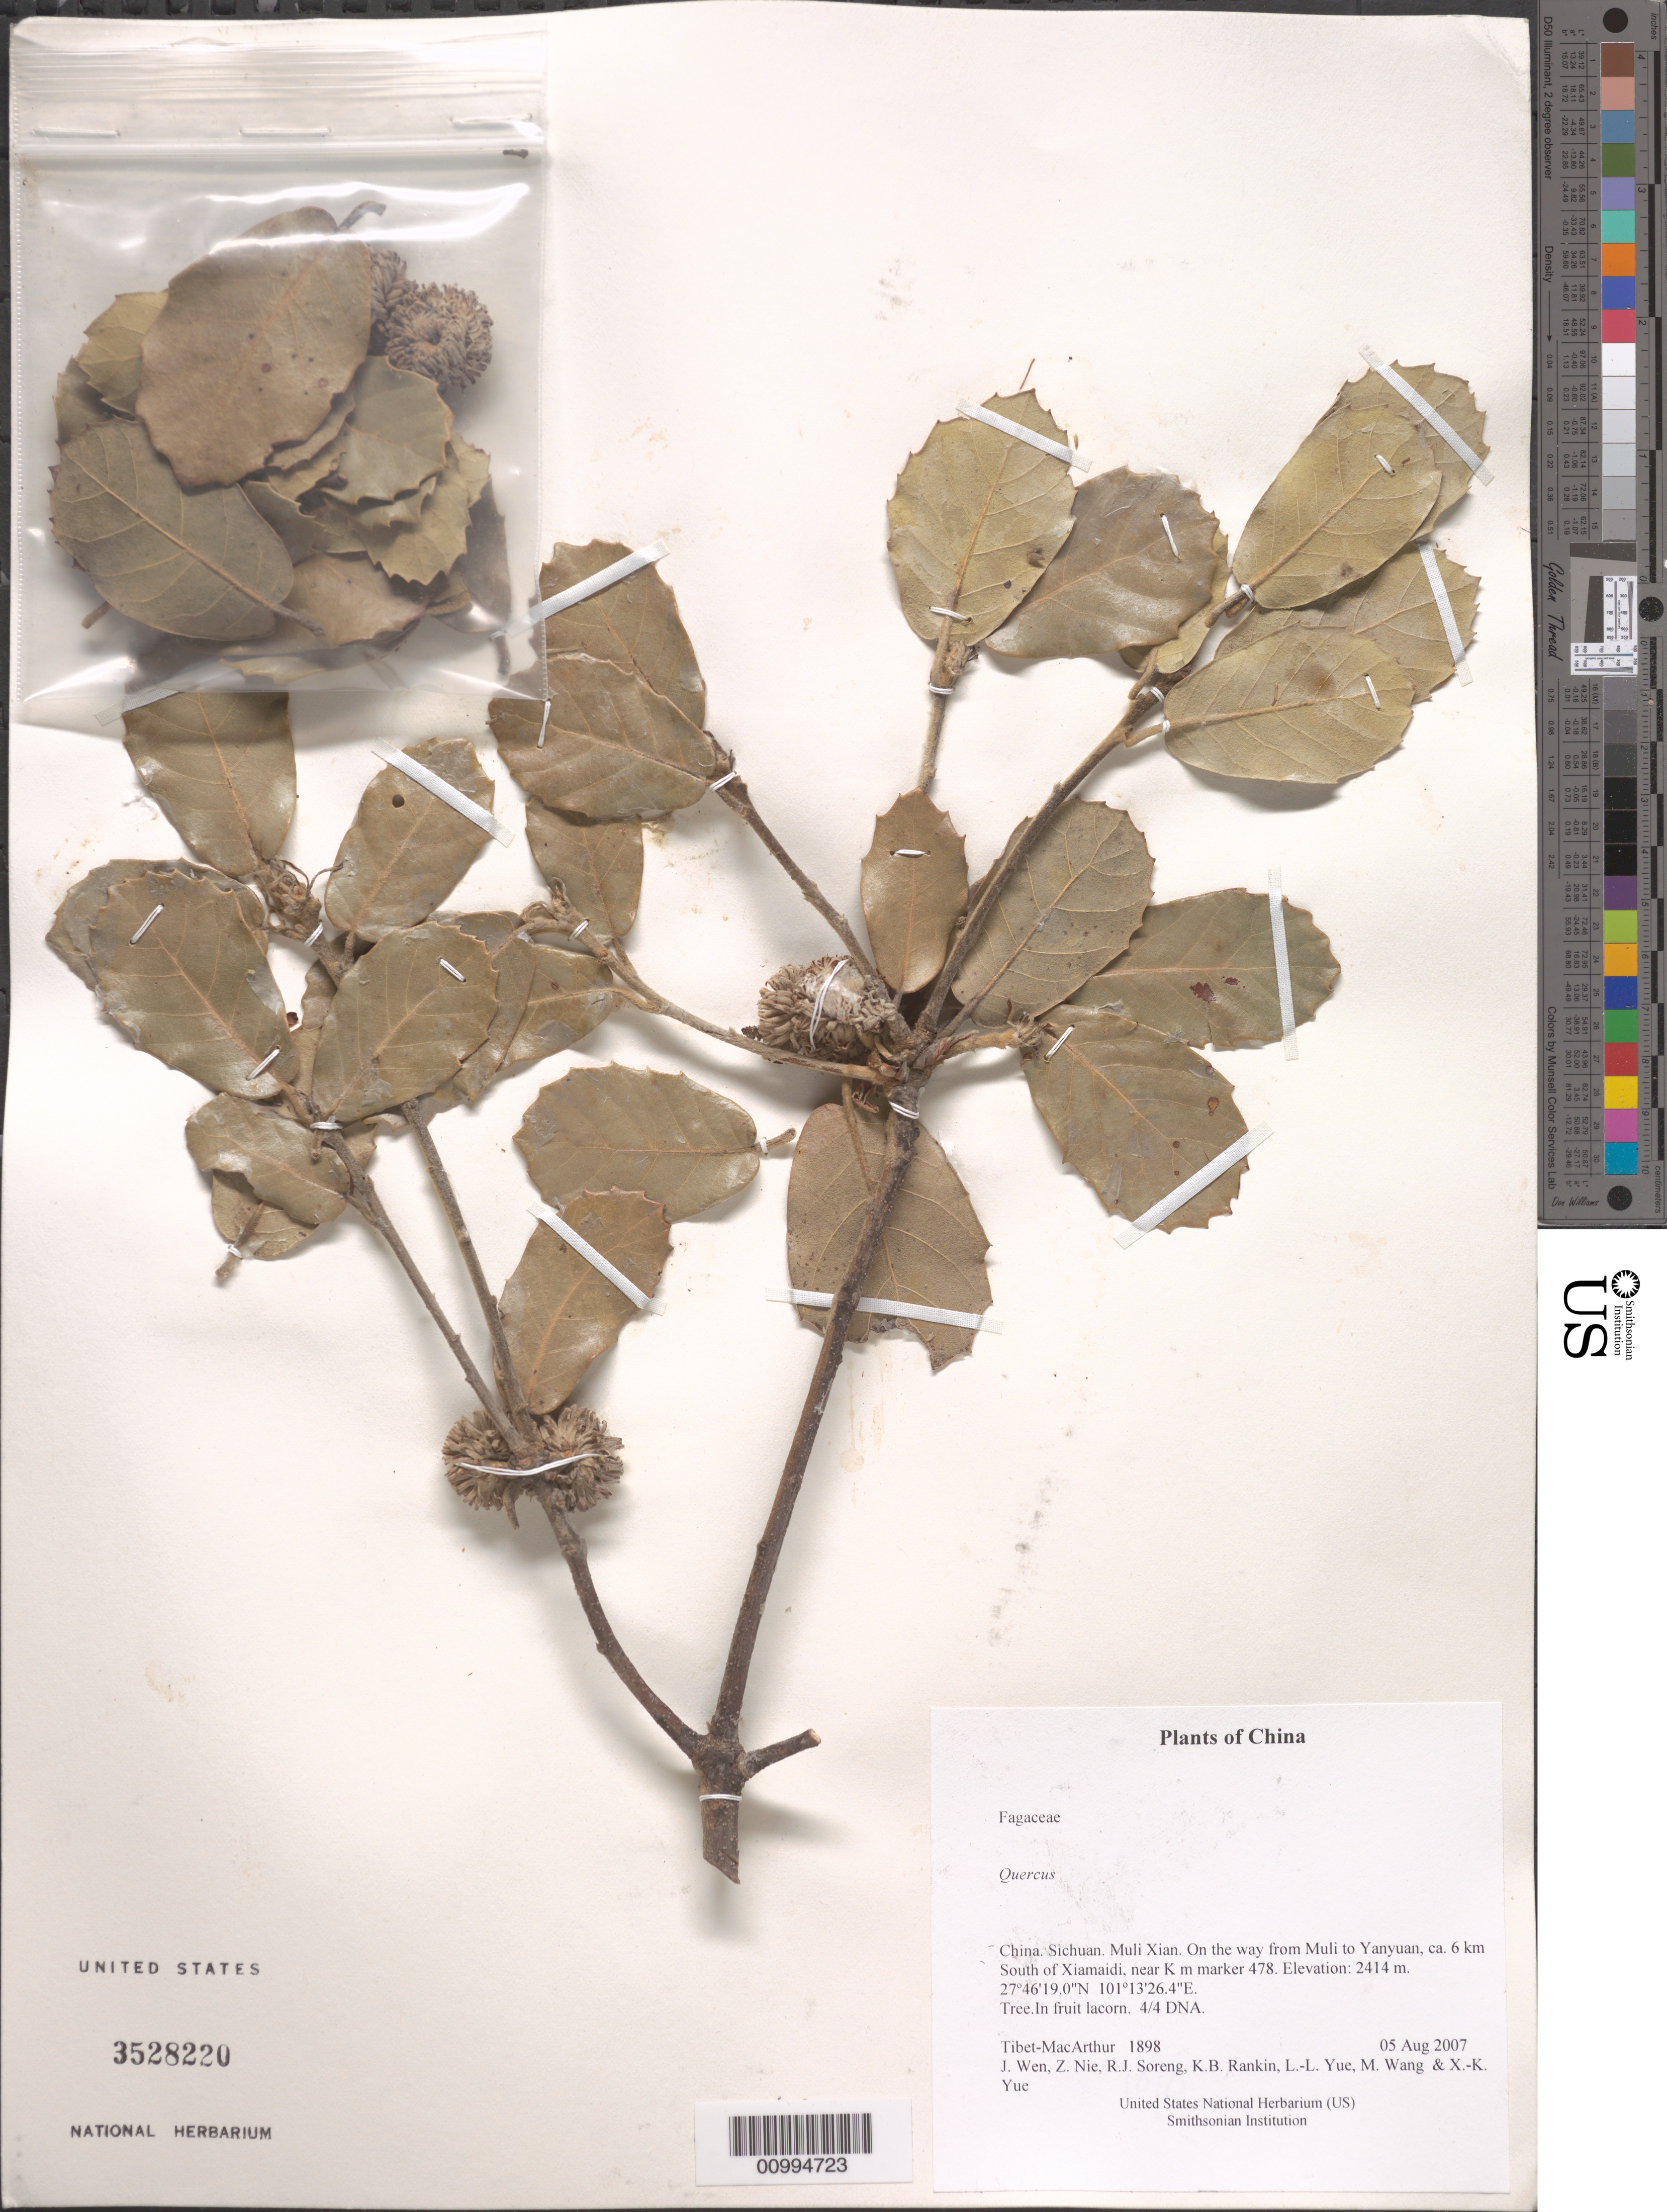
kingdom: Plantae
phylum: Tracheophyta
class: Magnoliopsida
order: Fagales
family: Fagaceae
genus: Quercus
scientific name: Quercus sp.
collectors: Tibet-MacArthur, J. Wen, Z. Nie, R. J. Soreng, K. Rankin, L. Yue, M. Wang & X. Yue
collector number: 1898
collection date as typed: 05 Aug 2007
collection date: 2007-08-05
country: China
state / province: Sichuan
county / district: Muli Xian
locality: On the way from Muli to Yanyuan, ca. 6 km South of Xiamaidi, near K m marker 478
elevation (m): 2414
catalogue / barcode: US 3528220